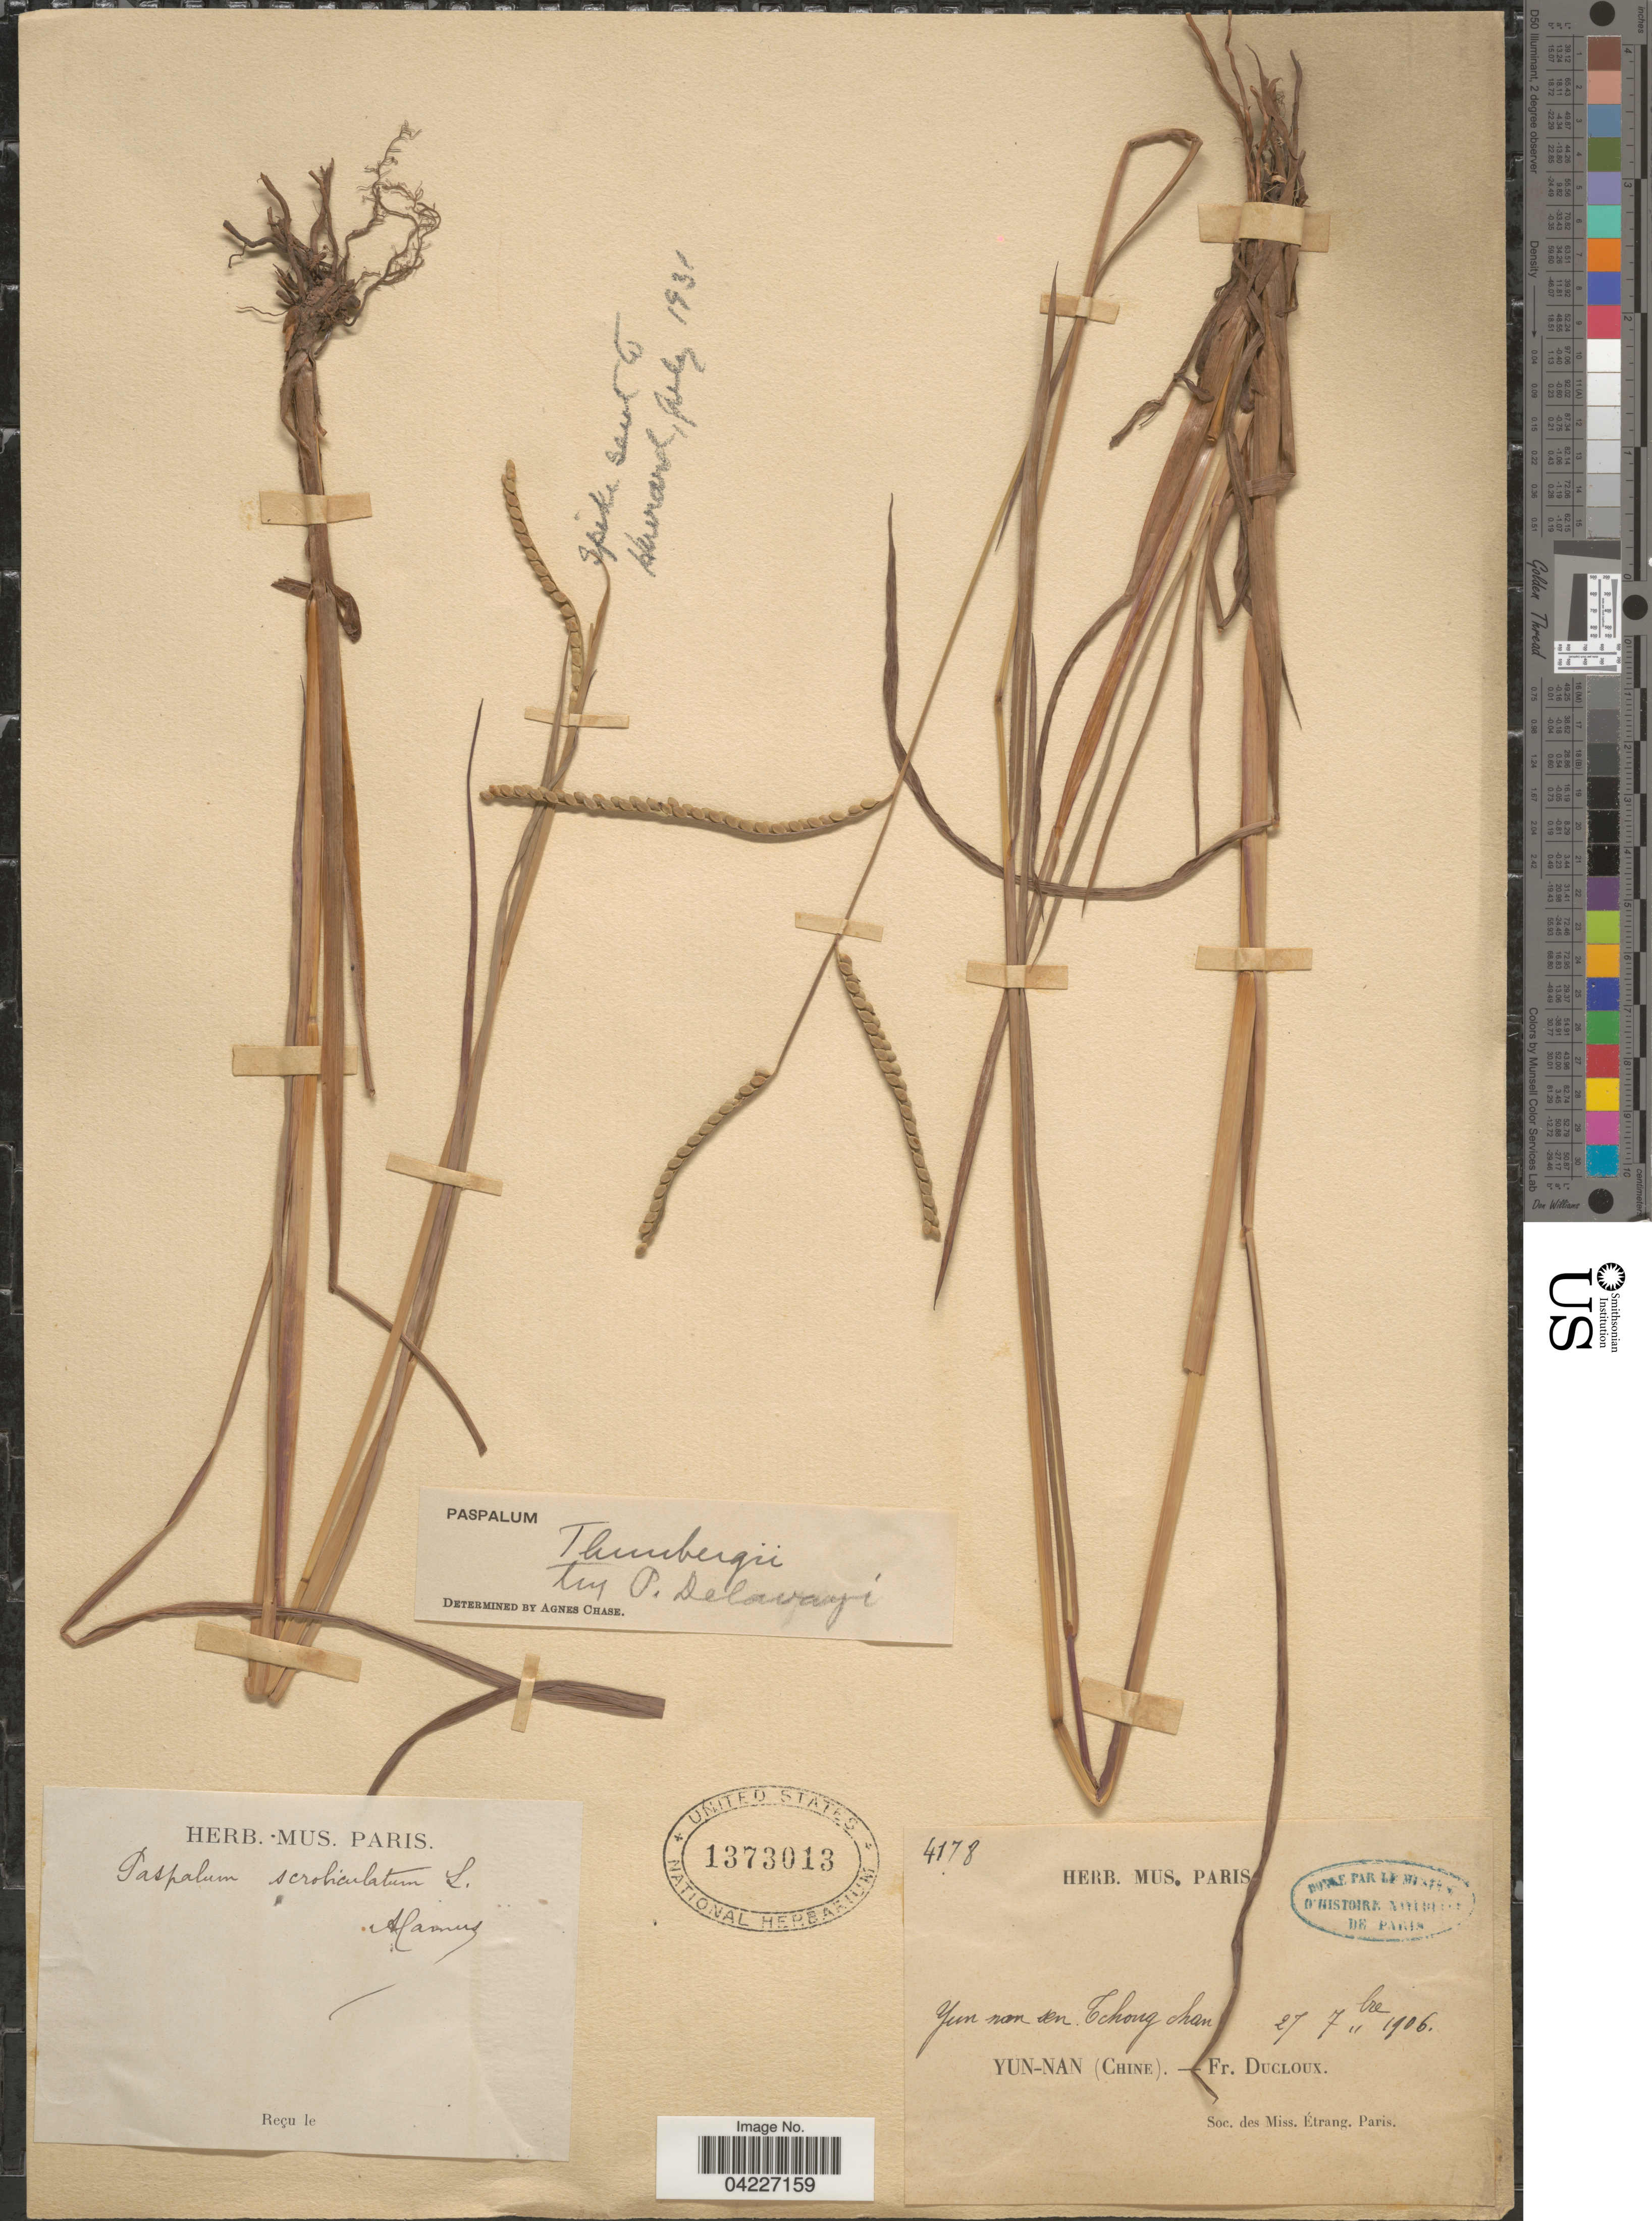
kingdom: Plantae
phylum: Tracheophyta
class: Liliopsida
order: Poales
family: Poaceae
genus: Paspalum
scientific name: Paspalum delavayi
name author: Henr.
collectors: F. Ducloux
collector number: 4178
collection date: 1906-09-27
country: China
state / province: Yunnan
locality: Yunnan sen. Tchong Shan. Yun-nan (Chine).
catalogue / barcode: US 1373013